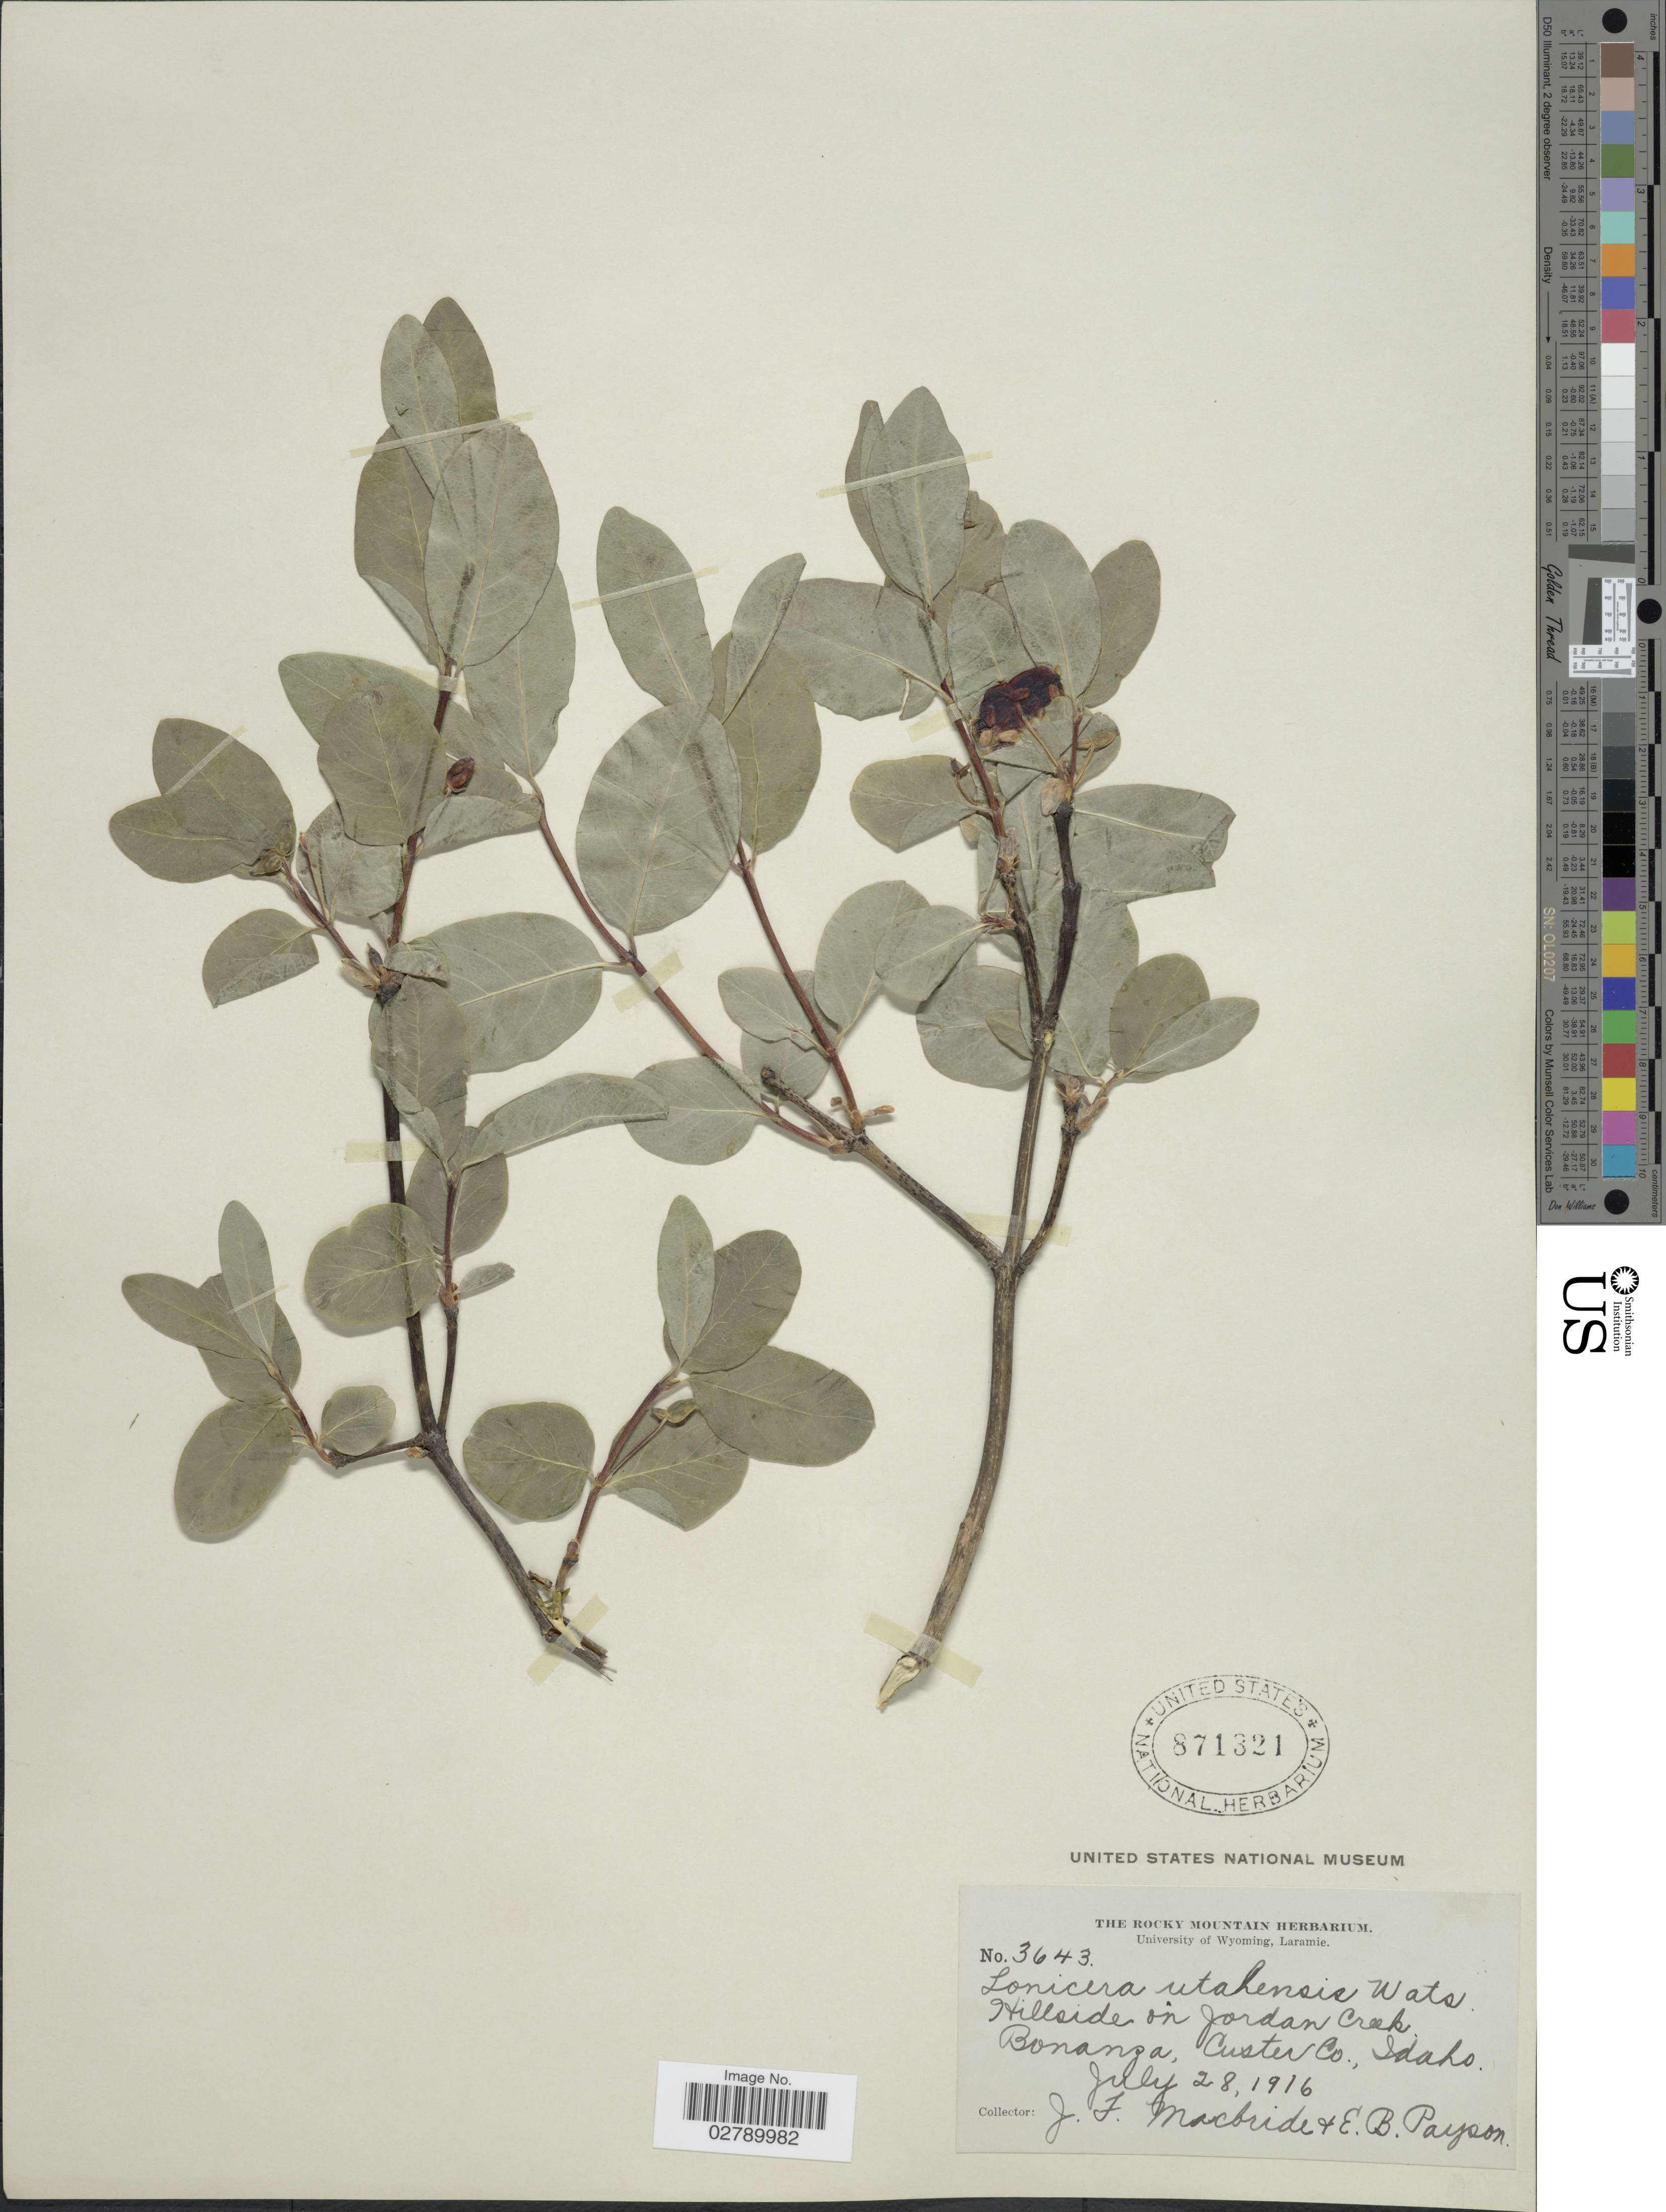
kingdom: Plantae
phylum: Tracheophyta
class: Magnoliopsida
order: Dipsacales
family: Caprifoliaceae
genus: Lonicera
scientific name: Lonicera utahensis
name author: S. Watson in C. King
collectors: J. F. Macbride & E. B. Payson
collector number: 3643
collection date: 1916-07-28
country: United States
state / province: Idaho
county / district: Custer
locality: Hillside on Jordan Creek, Bonanza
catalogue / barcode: US 871321